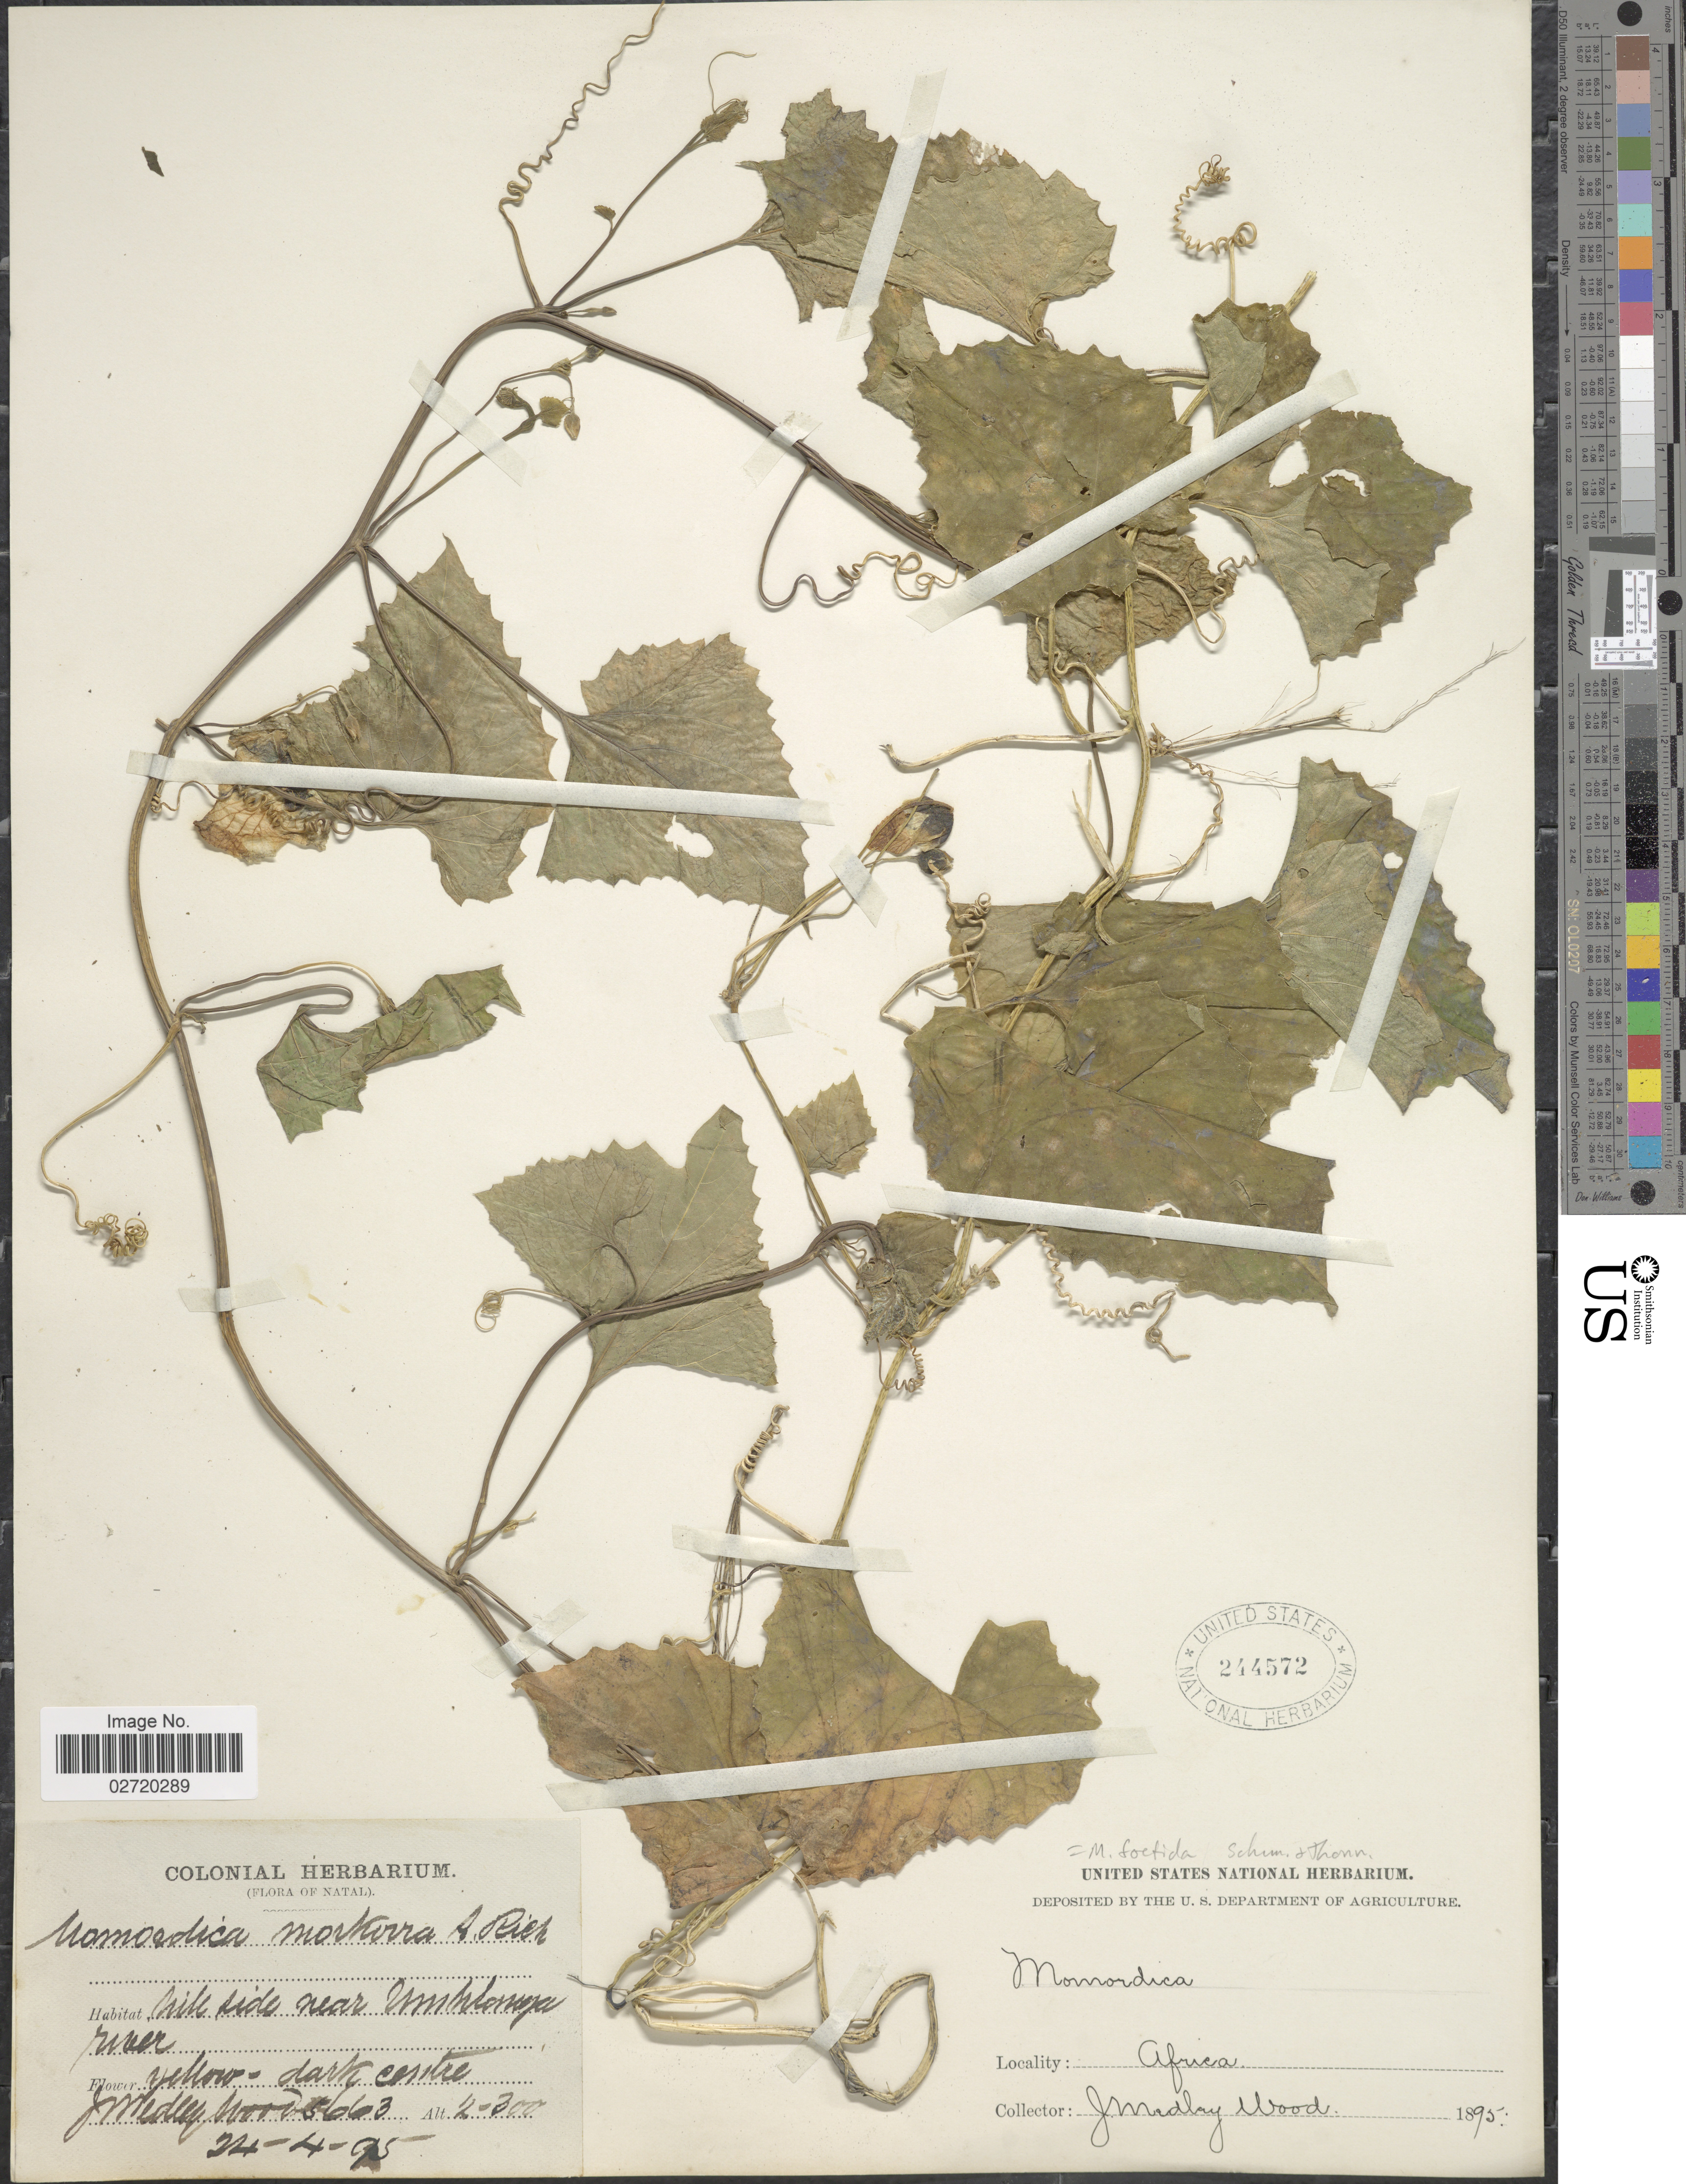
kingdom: Plantae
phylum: Tracheophyta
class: Magnoliopsida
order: Cucurbitales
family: Cucurbitaceae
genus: Momordica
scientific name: Momordica foetida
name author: Schumach.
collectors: J. Medley Wood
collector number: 5663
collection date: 1895-04-24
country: South Africa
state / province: KwaZulu-Natal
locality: Natal, mile side near Umblamga river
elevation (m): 61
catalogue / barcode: US 244572